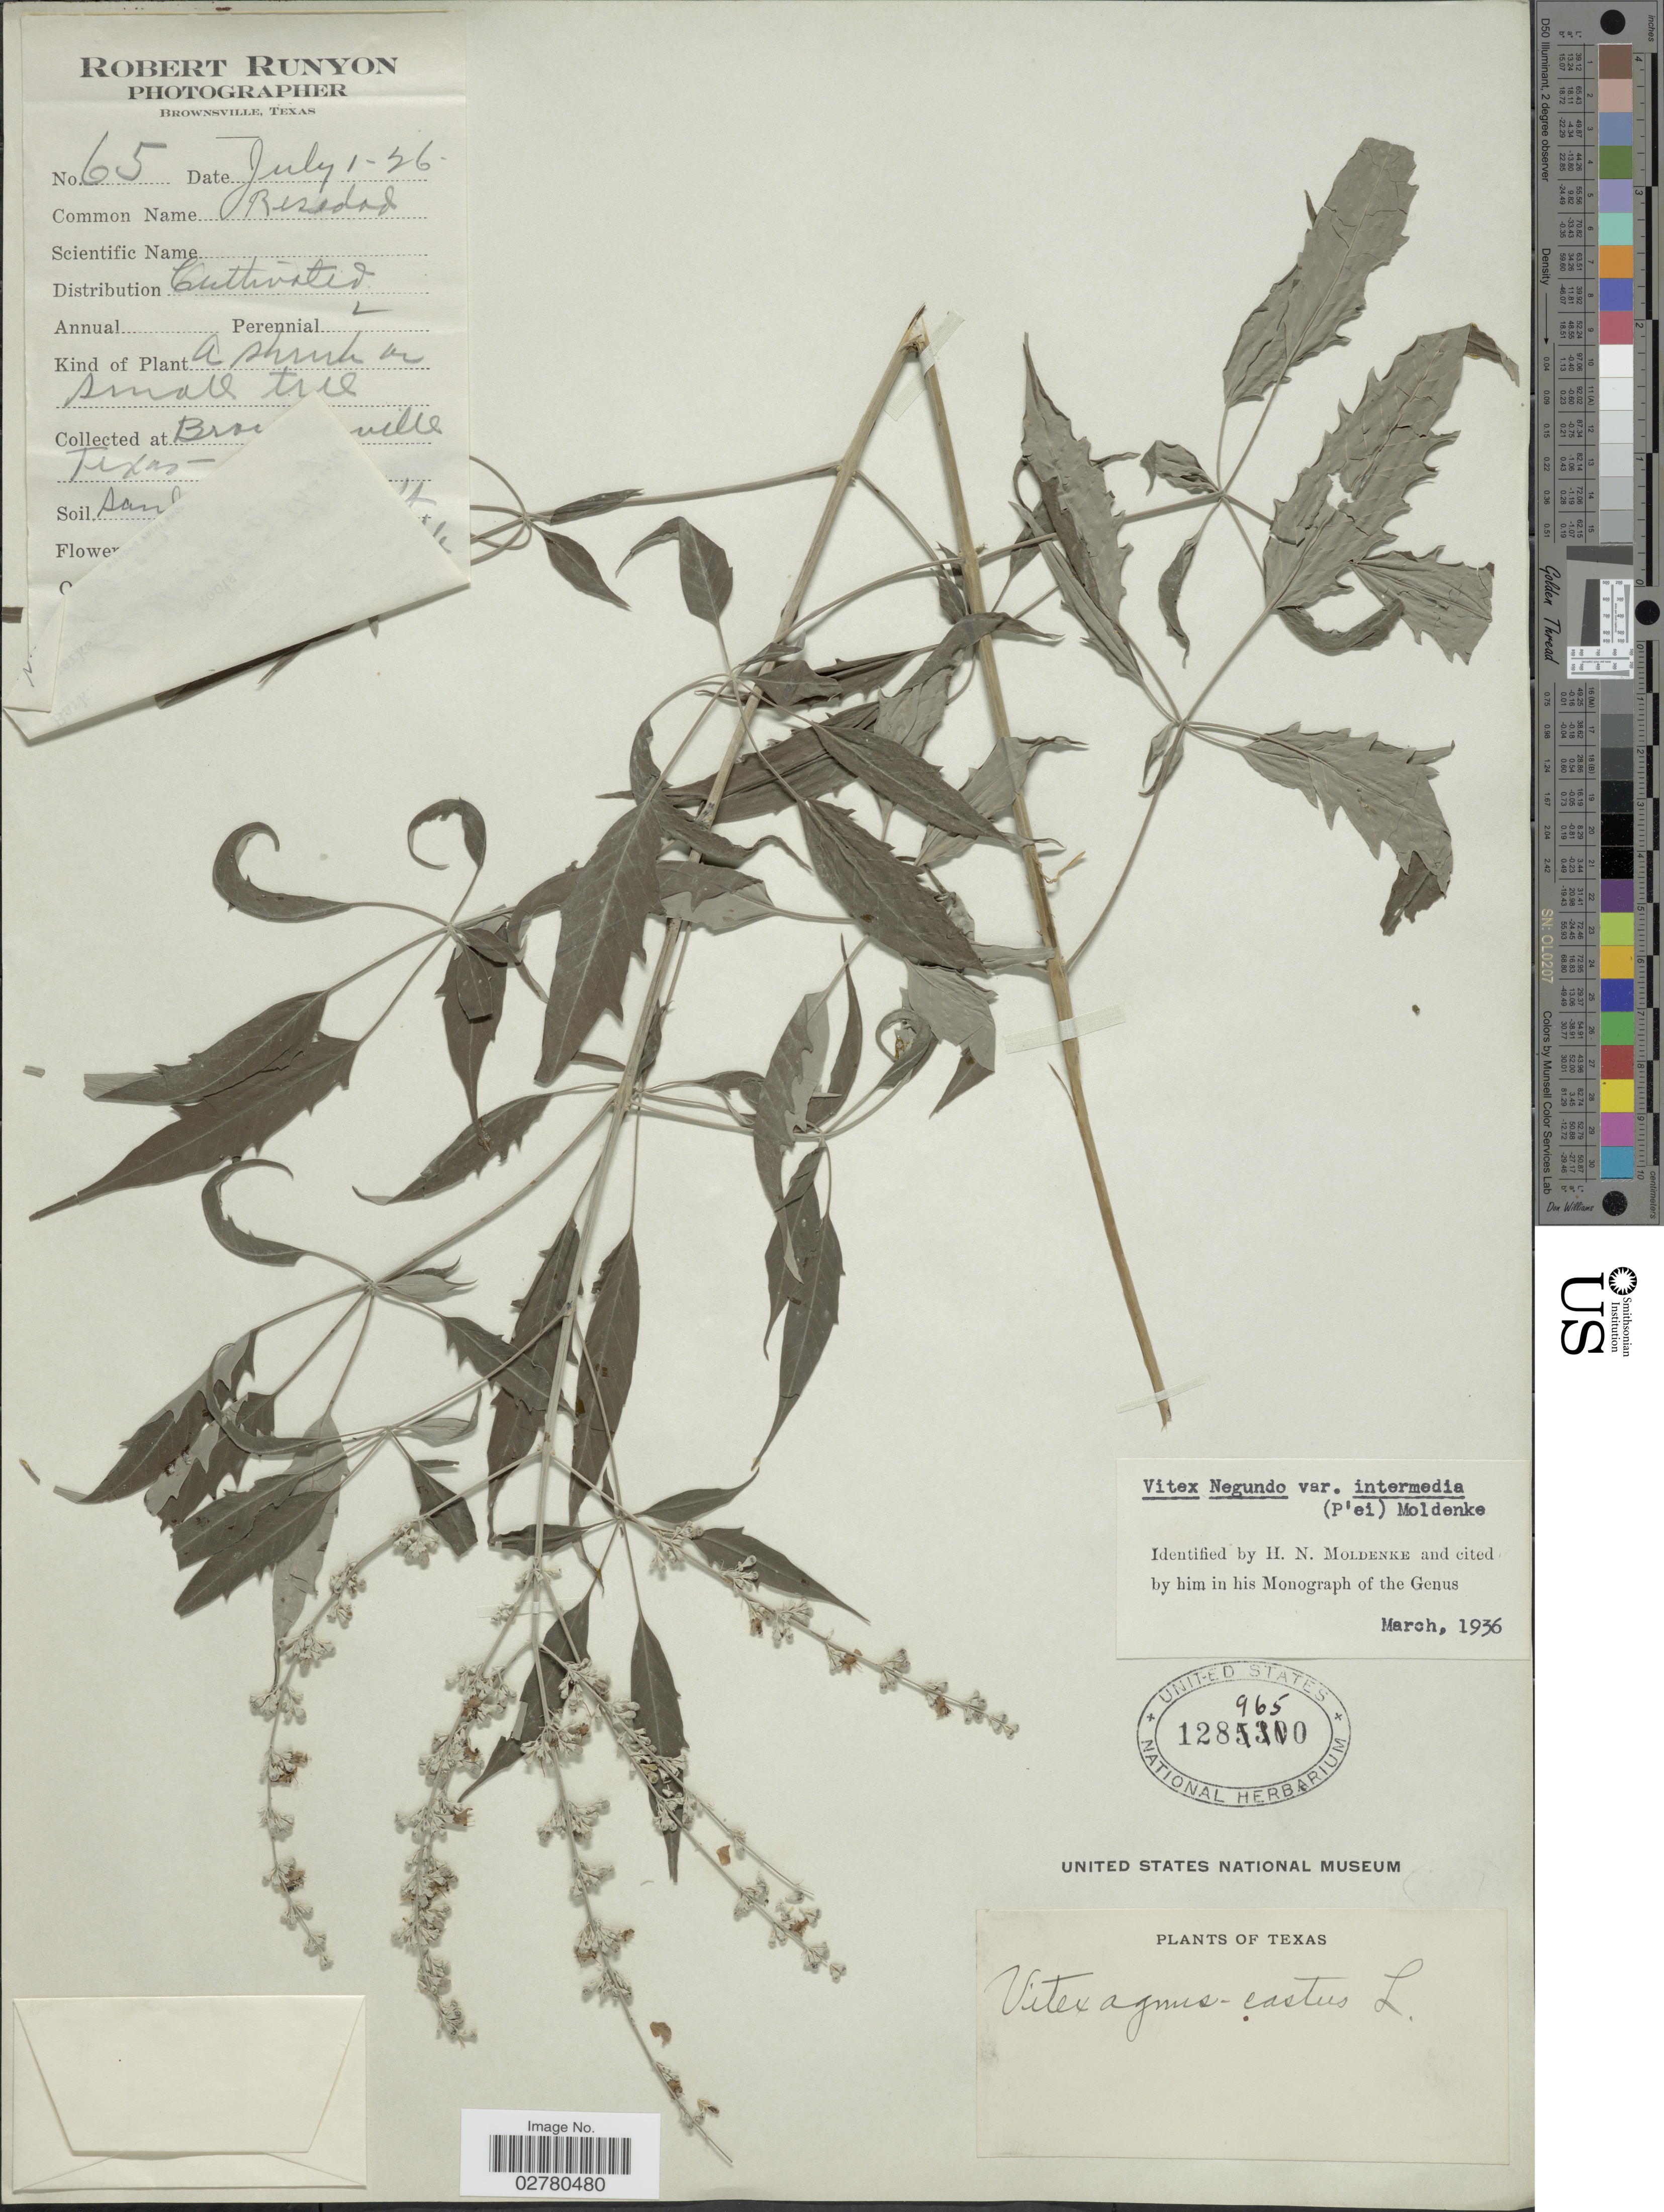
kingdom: Plantae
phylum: Tracheophyta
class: Magnoliopsida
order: Lamiales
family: Lamiaceae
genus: Vitex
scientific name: Vitex negundo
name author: L.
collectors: R. Runyon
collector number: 65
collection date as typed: Transcribed d/m/y: 1/7/26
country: United States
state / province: Texas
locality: Brownsville.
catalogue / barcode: US 1289650